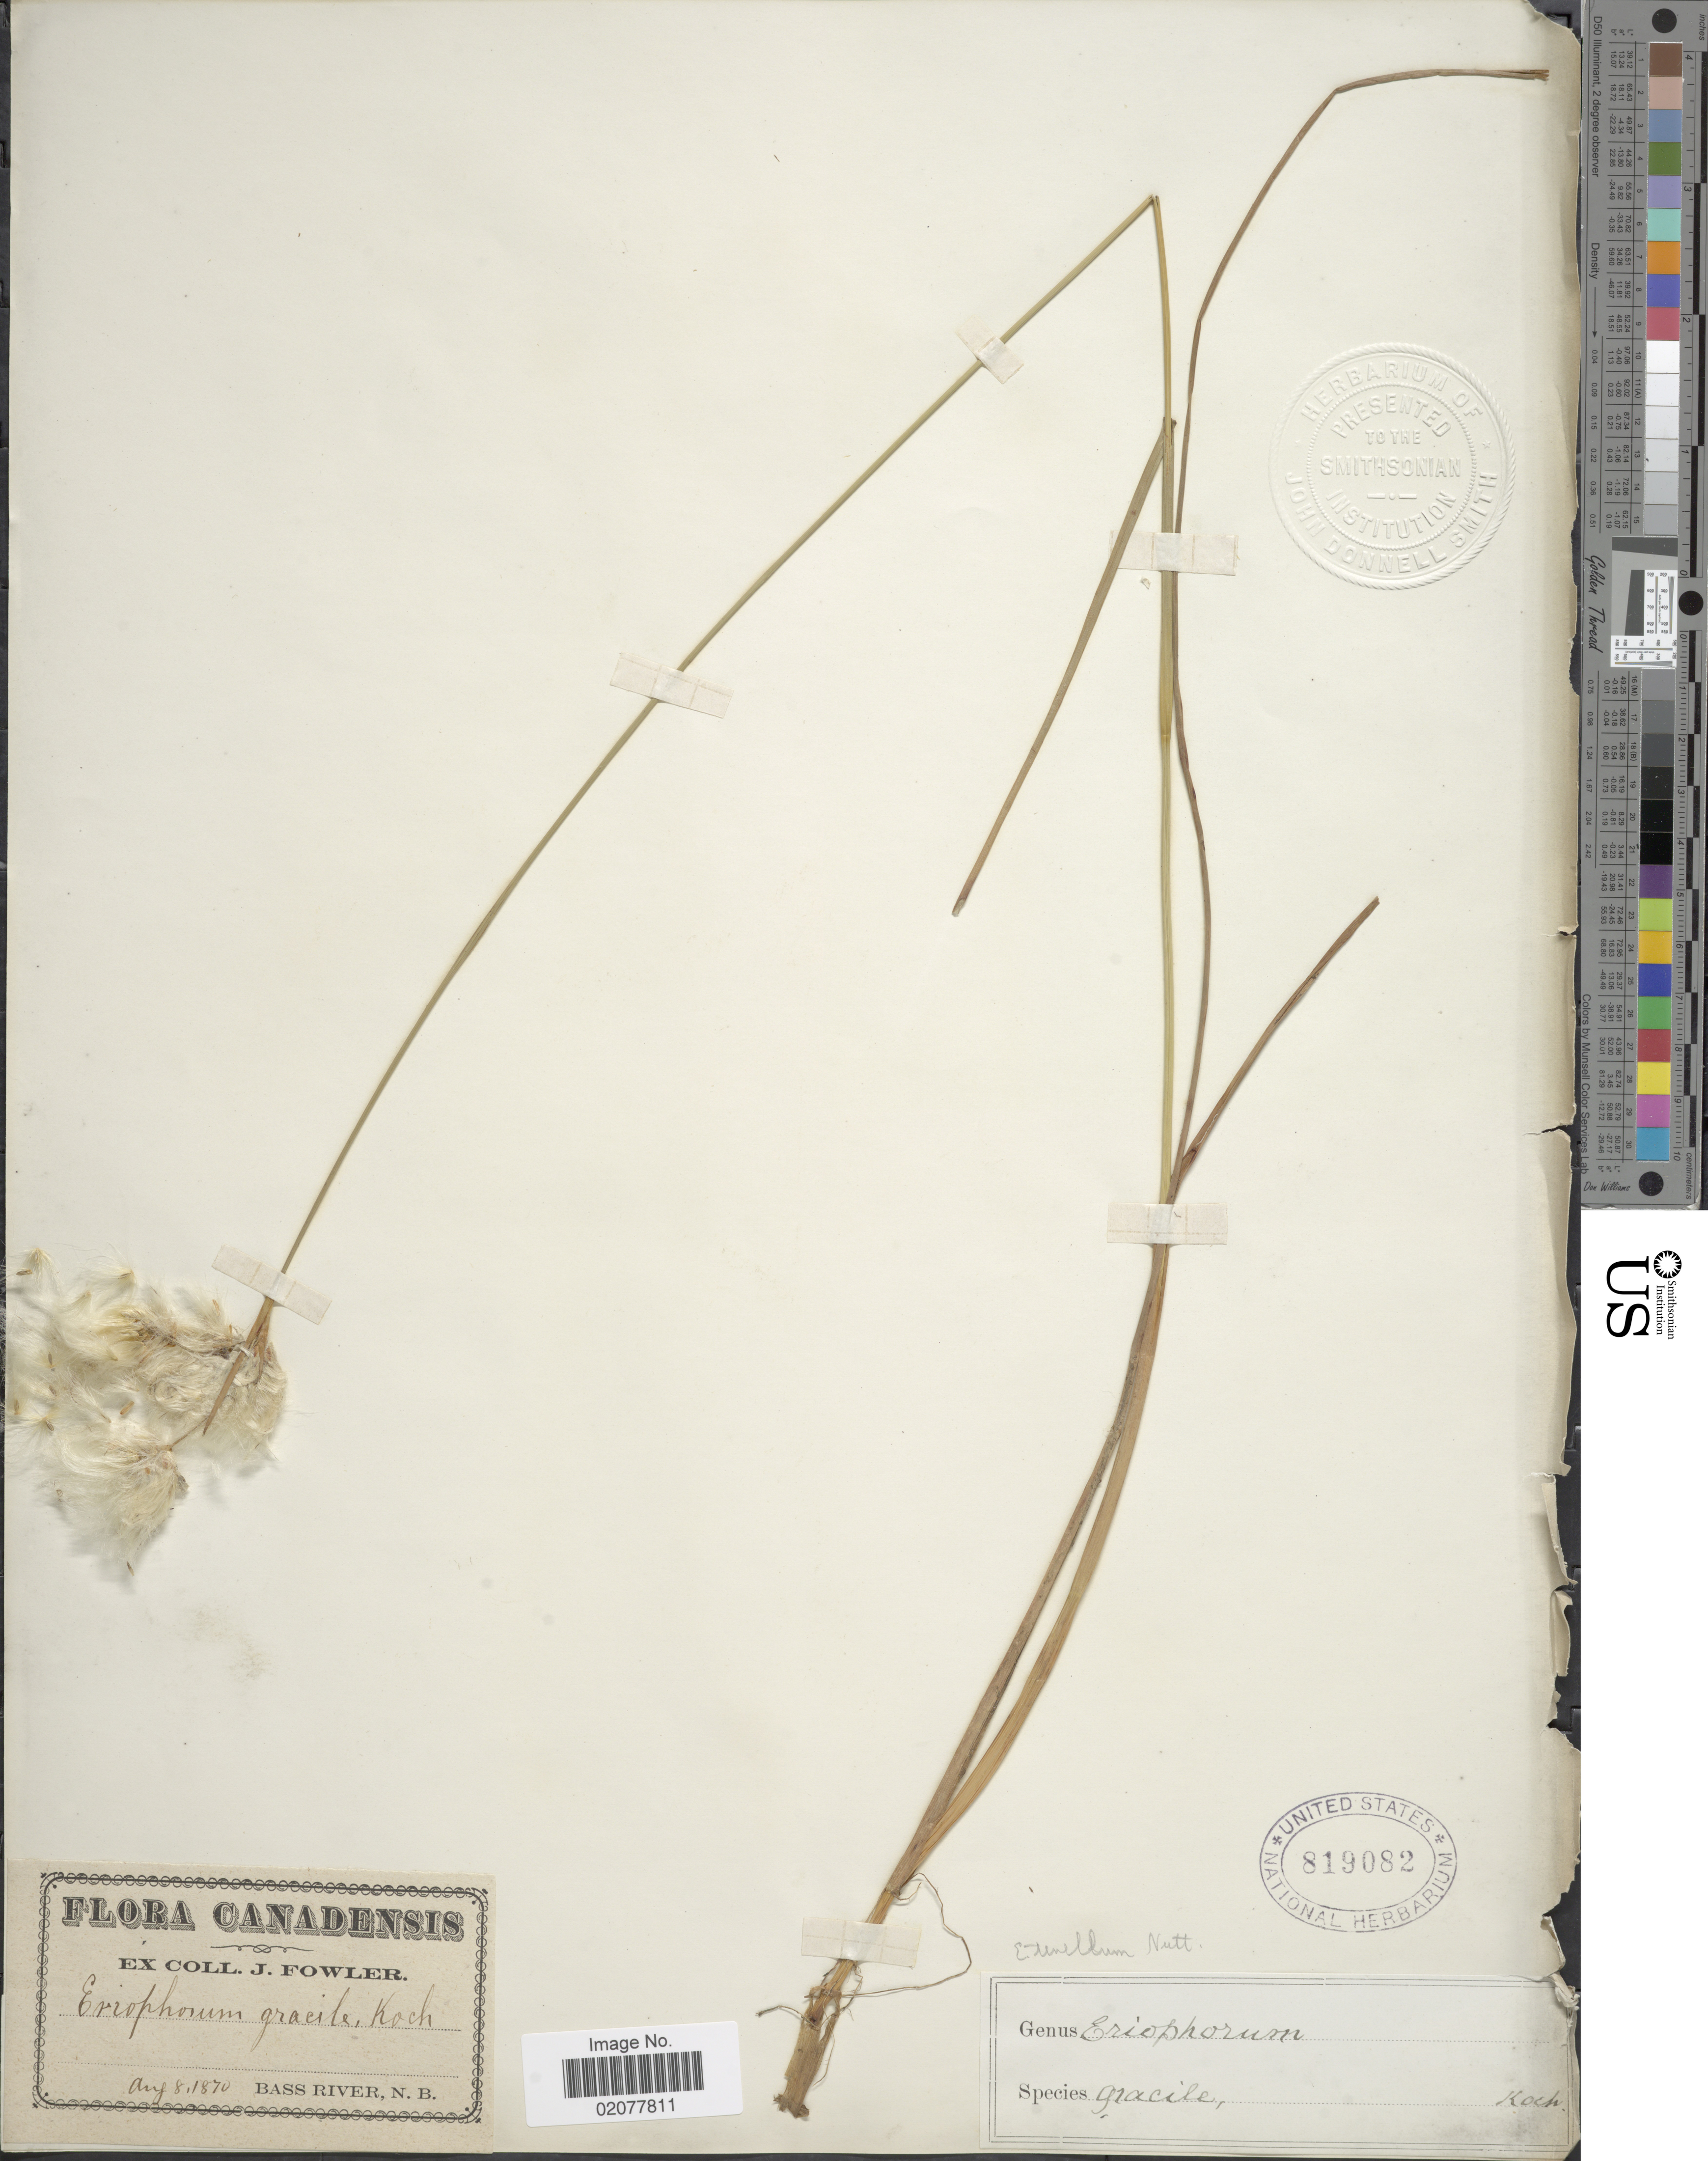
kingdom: Plantae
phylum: Tracheophyta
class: Liliopsida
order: Poales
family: Cyperaceae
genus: Eriophorum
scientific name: Eriophorum tenellum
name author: Nutt.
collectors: J. P. Fowler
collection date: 1870-08-08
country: Canada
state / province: New Brunswick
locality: Bass River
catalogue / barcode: US 819082